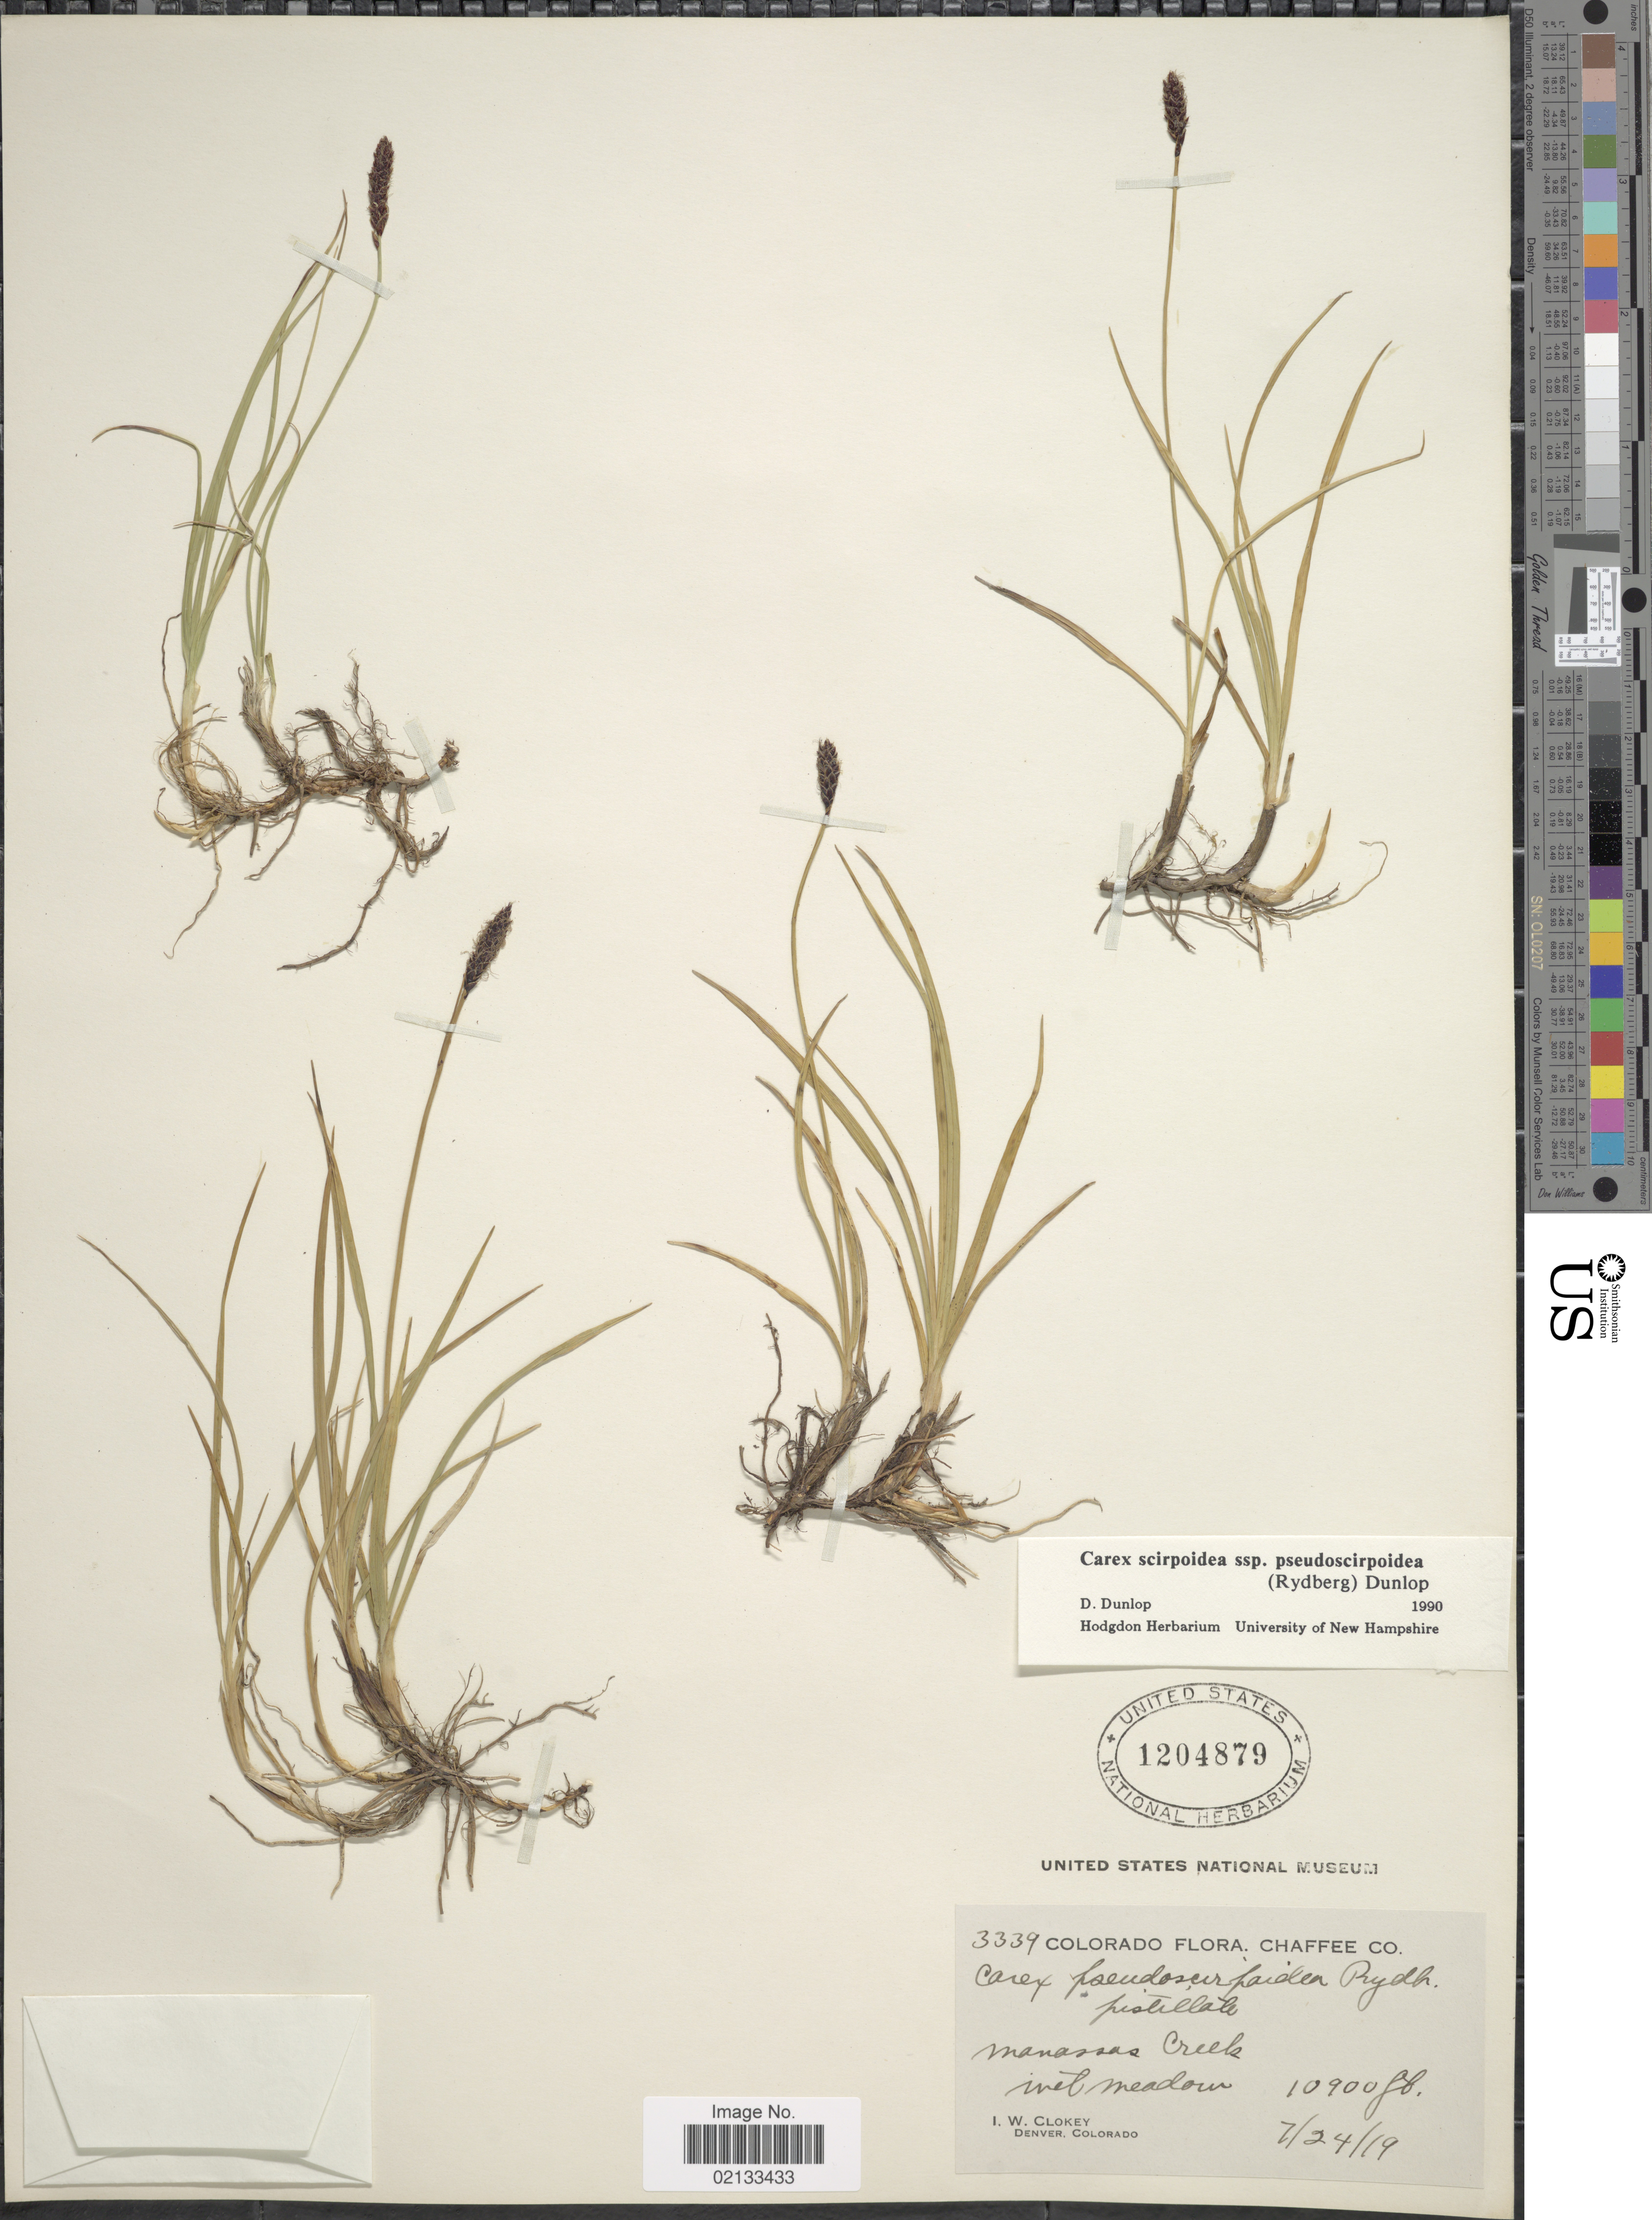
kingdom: Plantae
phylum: Tracheophyta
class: Liliopsida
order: Poales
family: Cyperaceae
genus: Carex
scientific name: Carex scirpoidea subsp. pseudoscirpoidea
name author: (Rydb.) Dunlop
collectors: I. W. Clokey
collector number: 3339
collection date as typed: Transcribed d/m/y: 24/7/19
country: United States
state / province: Colorado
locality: Chaffee Co, Manassas Creek, wet meadow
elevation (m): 3322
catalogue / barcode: US 1204879